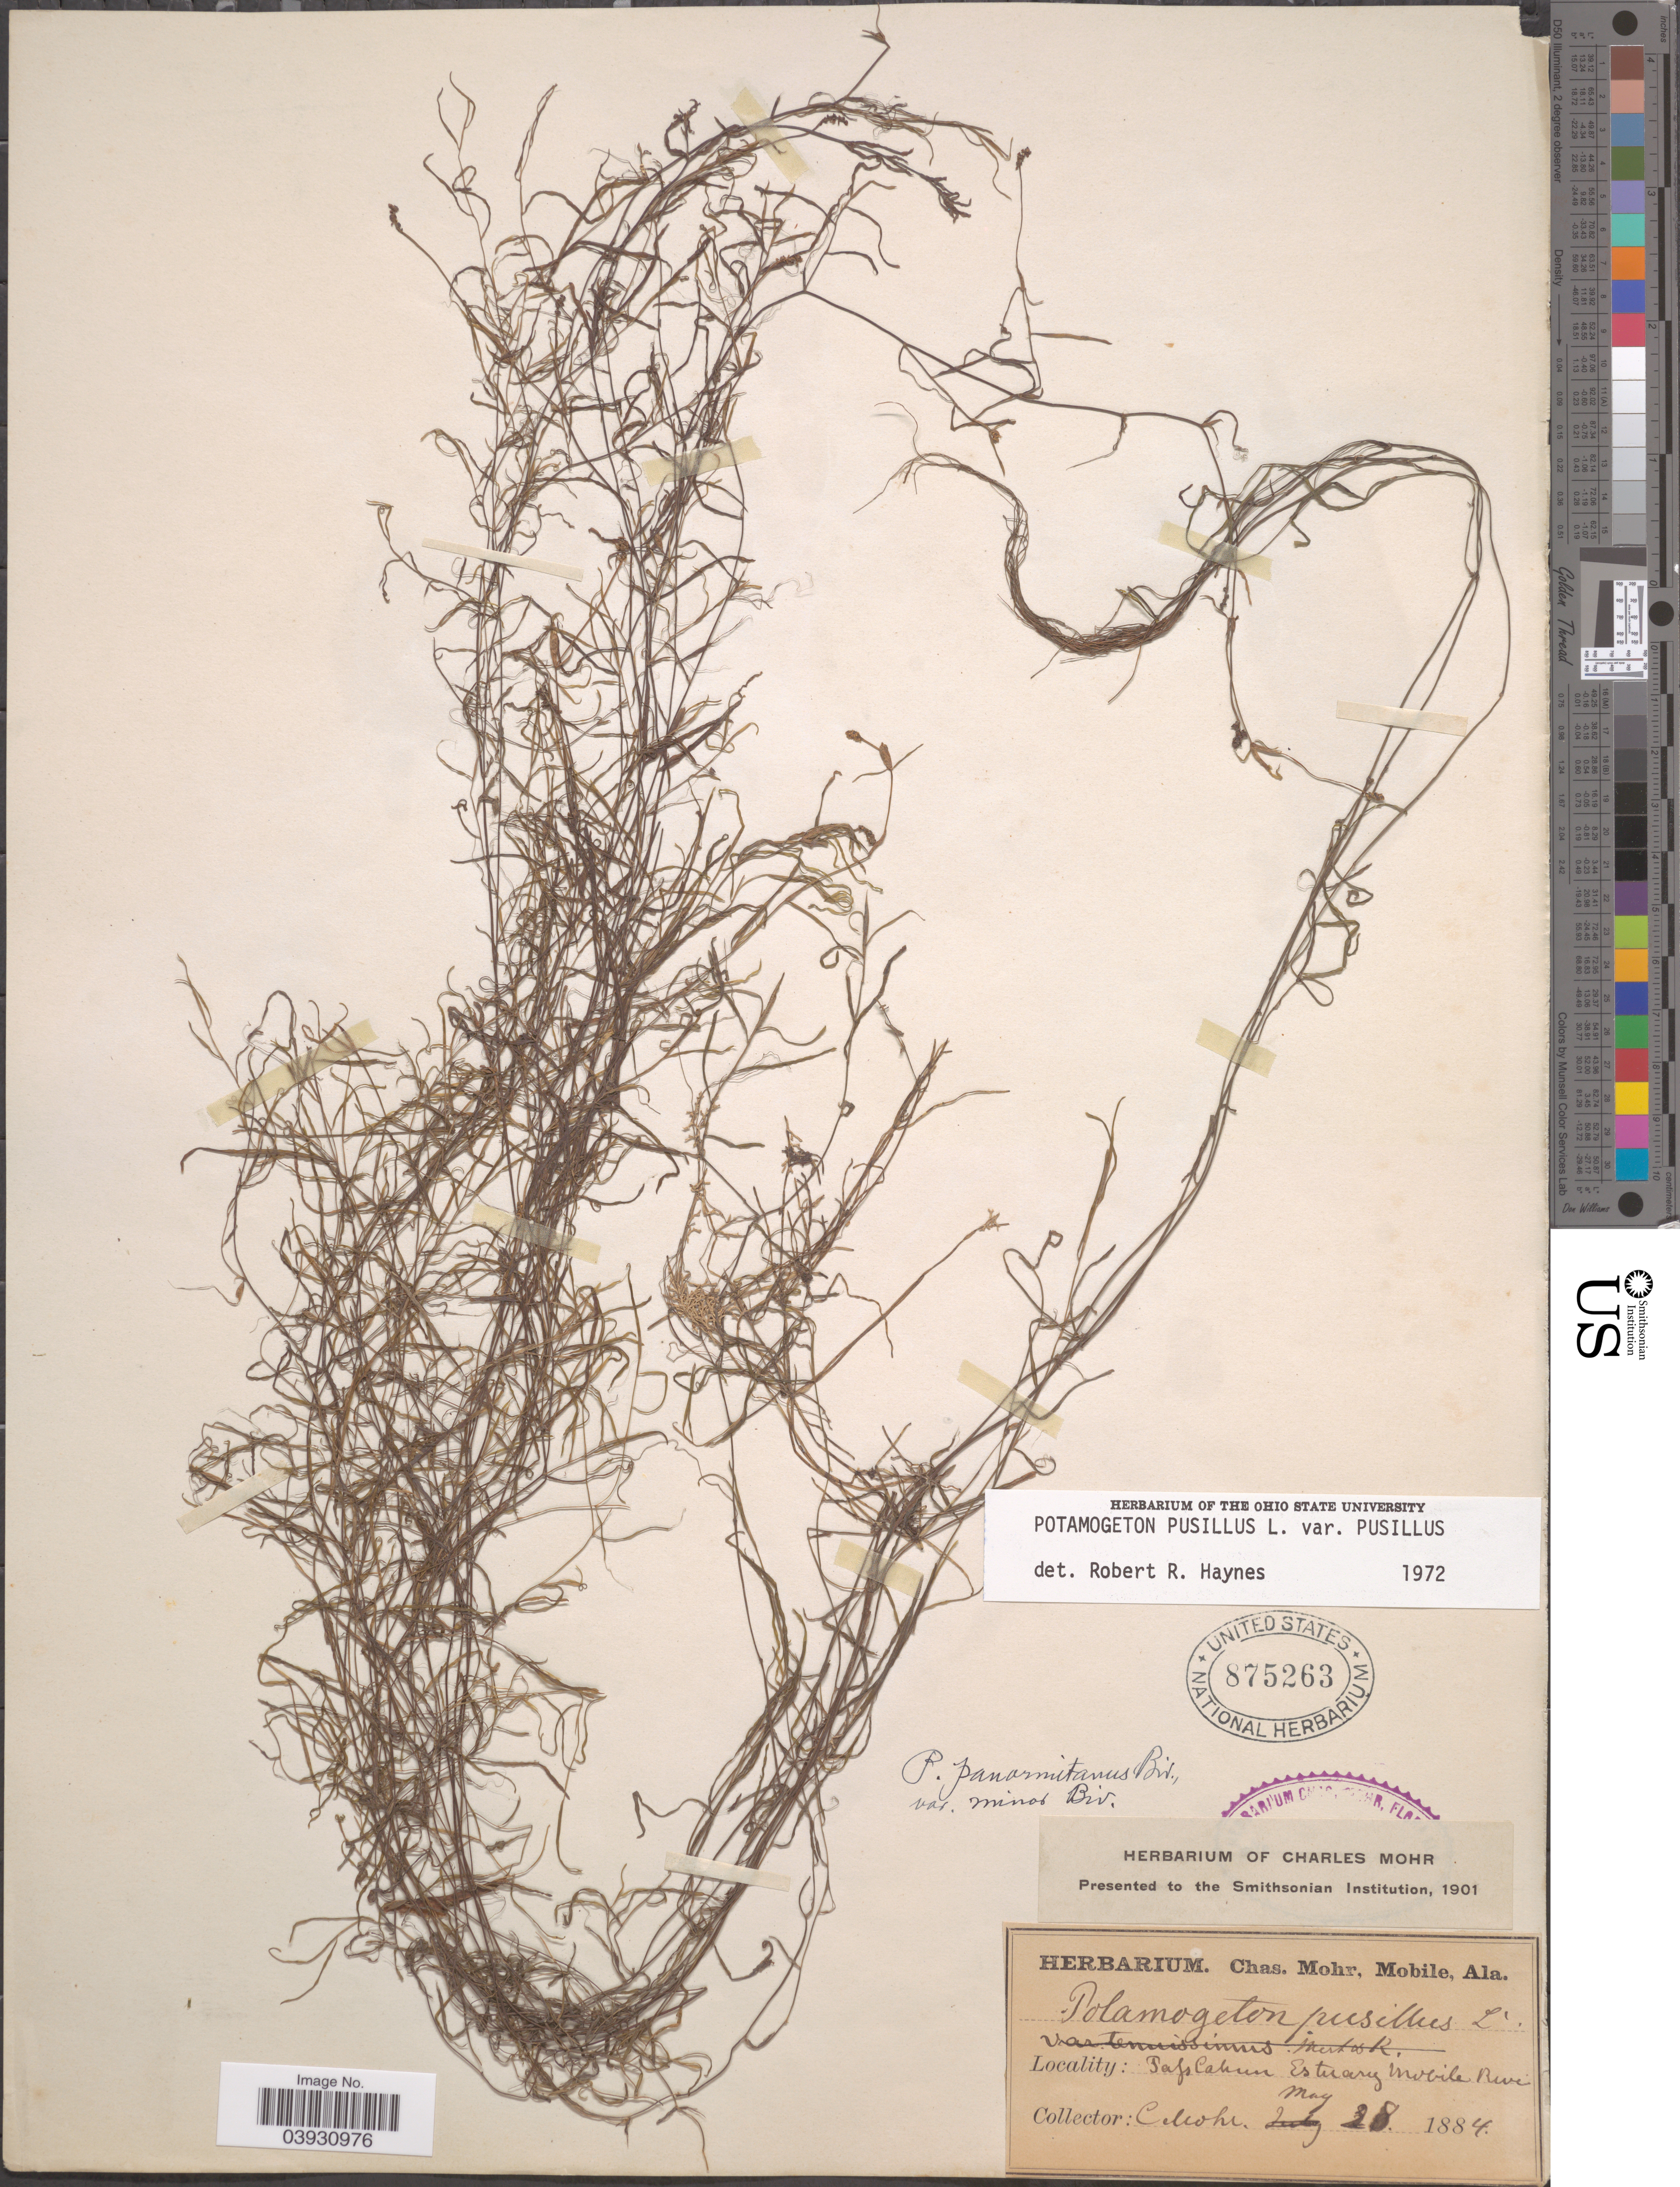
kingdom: Plantae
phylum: Tracheophyta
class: Liliopsida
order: Alismatales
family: Potamogetonaceae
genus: Potamogeton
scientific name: Potamogeton pusillus var. pusillus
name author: L.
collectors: Mohr, C. T. (herbarium)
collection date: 1884-05-28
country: United States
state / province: Alabama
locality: Pass Cahun, Estuary Mobile River.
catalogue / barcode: US 875263